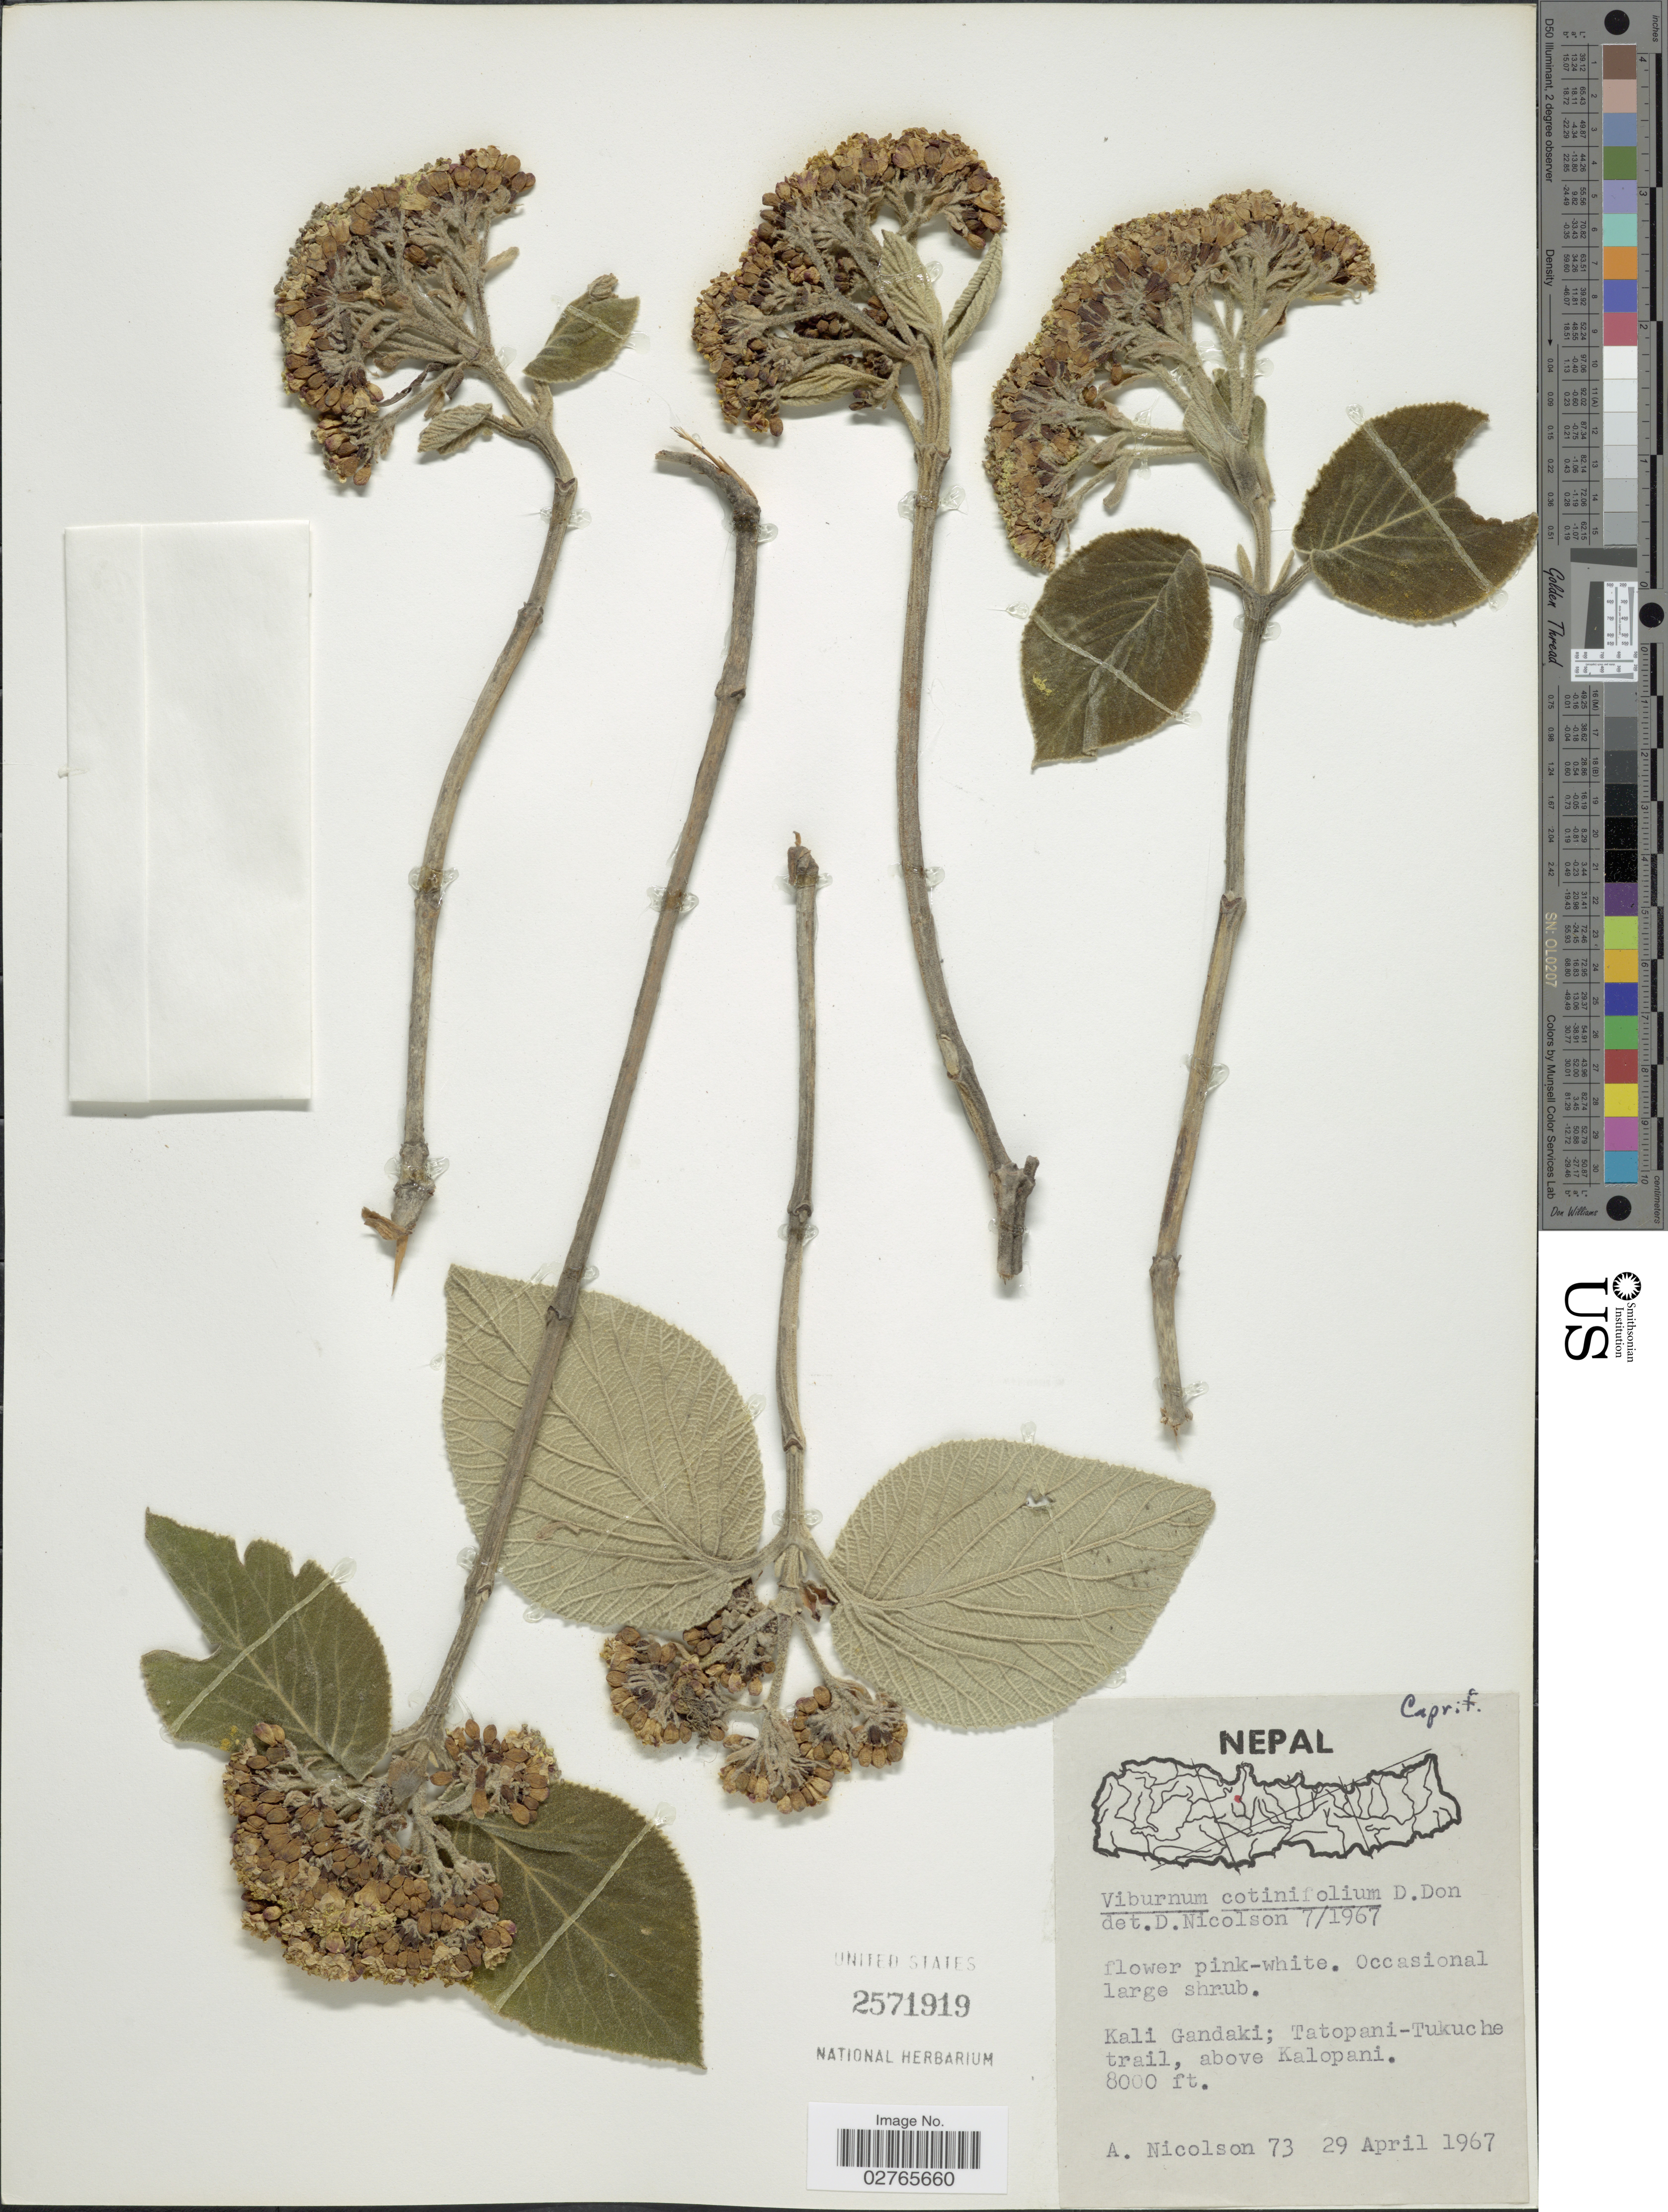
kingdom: Plantae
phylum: Tracheophyta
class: Magnoliopsida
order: Dipsacales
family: Viburnaceae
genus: Viburnum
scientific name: Viburnum cotinifolium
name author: D. Don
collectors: A. C. Nicolson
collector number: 73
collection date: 1967-04-29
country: Nepal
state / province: Gandaki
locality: Kali Gandaki: Tatopani-Tukuche trail, above Kalopani.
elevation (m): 2438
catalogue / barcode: US 2571919